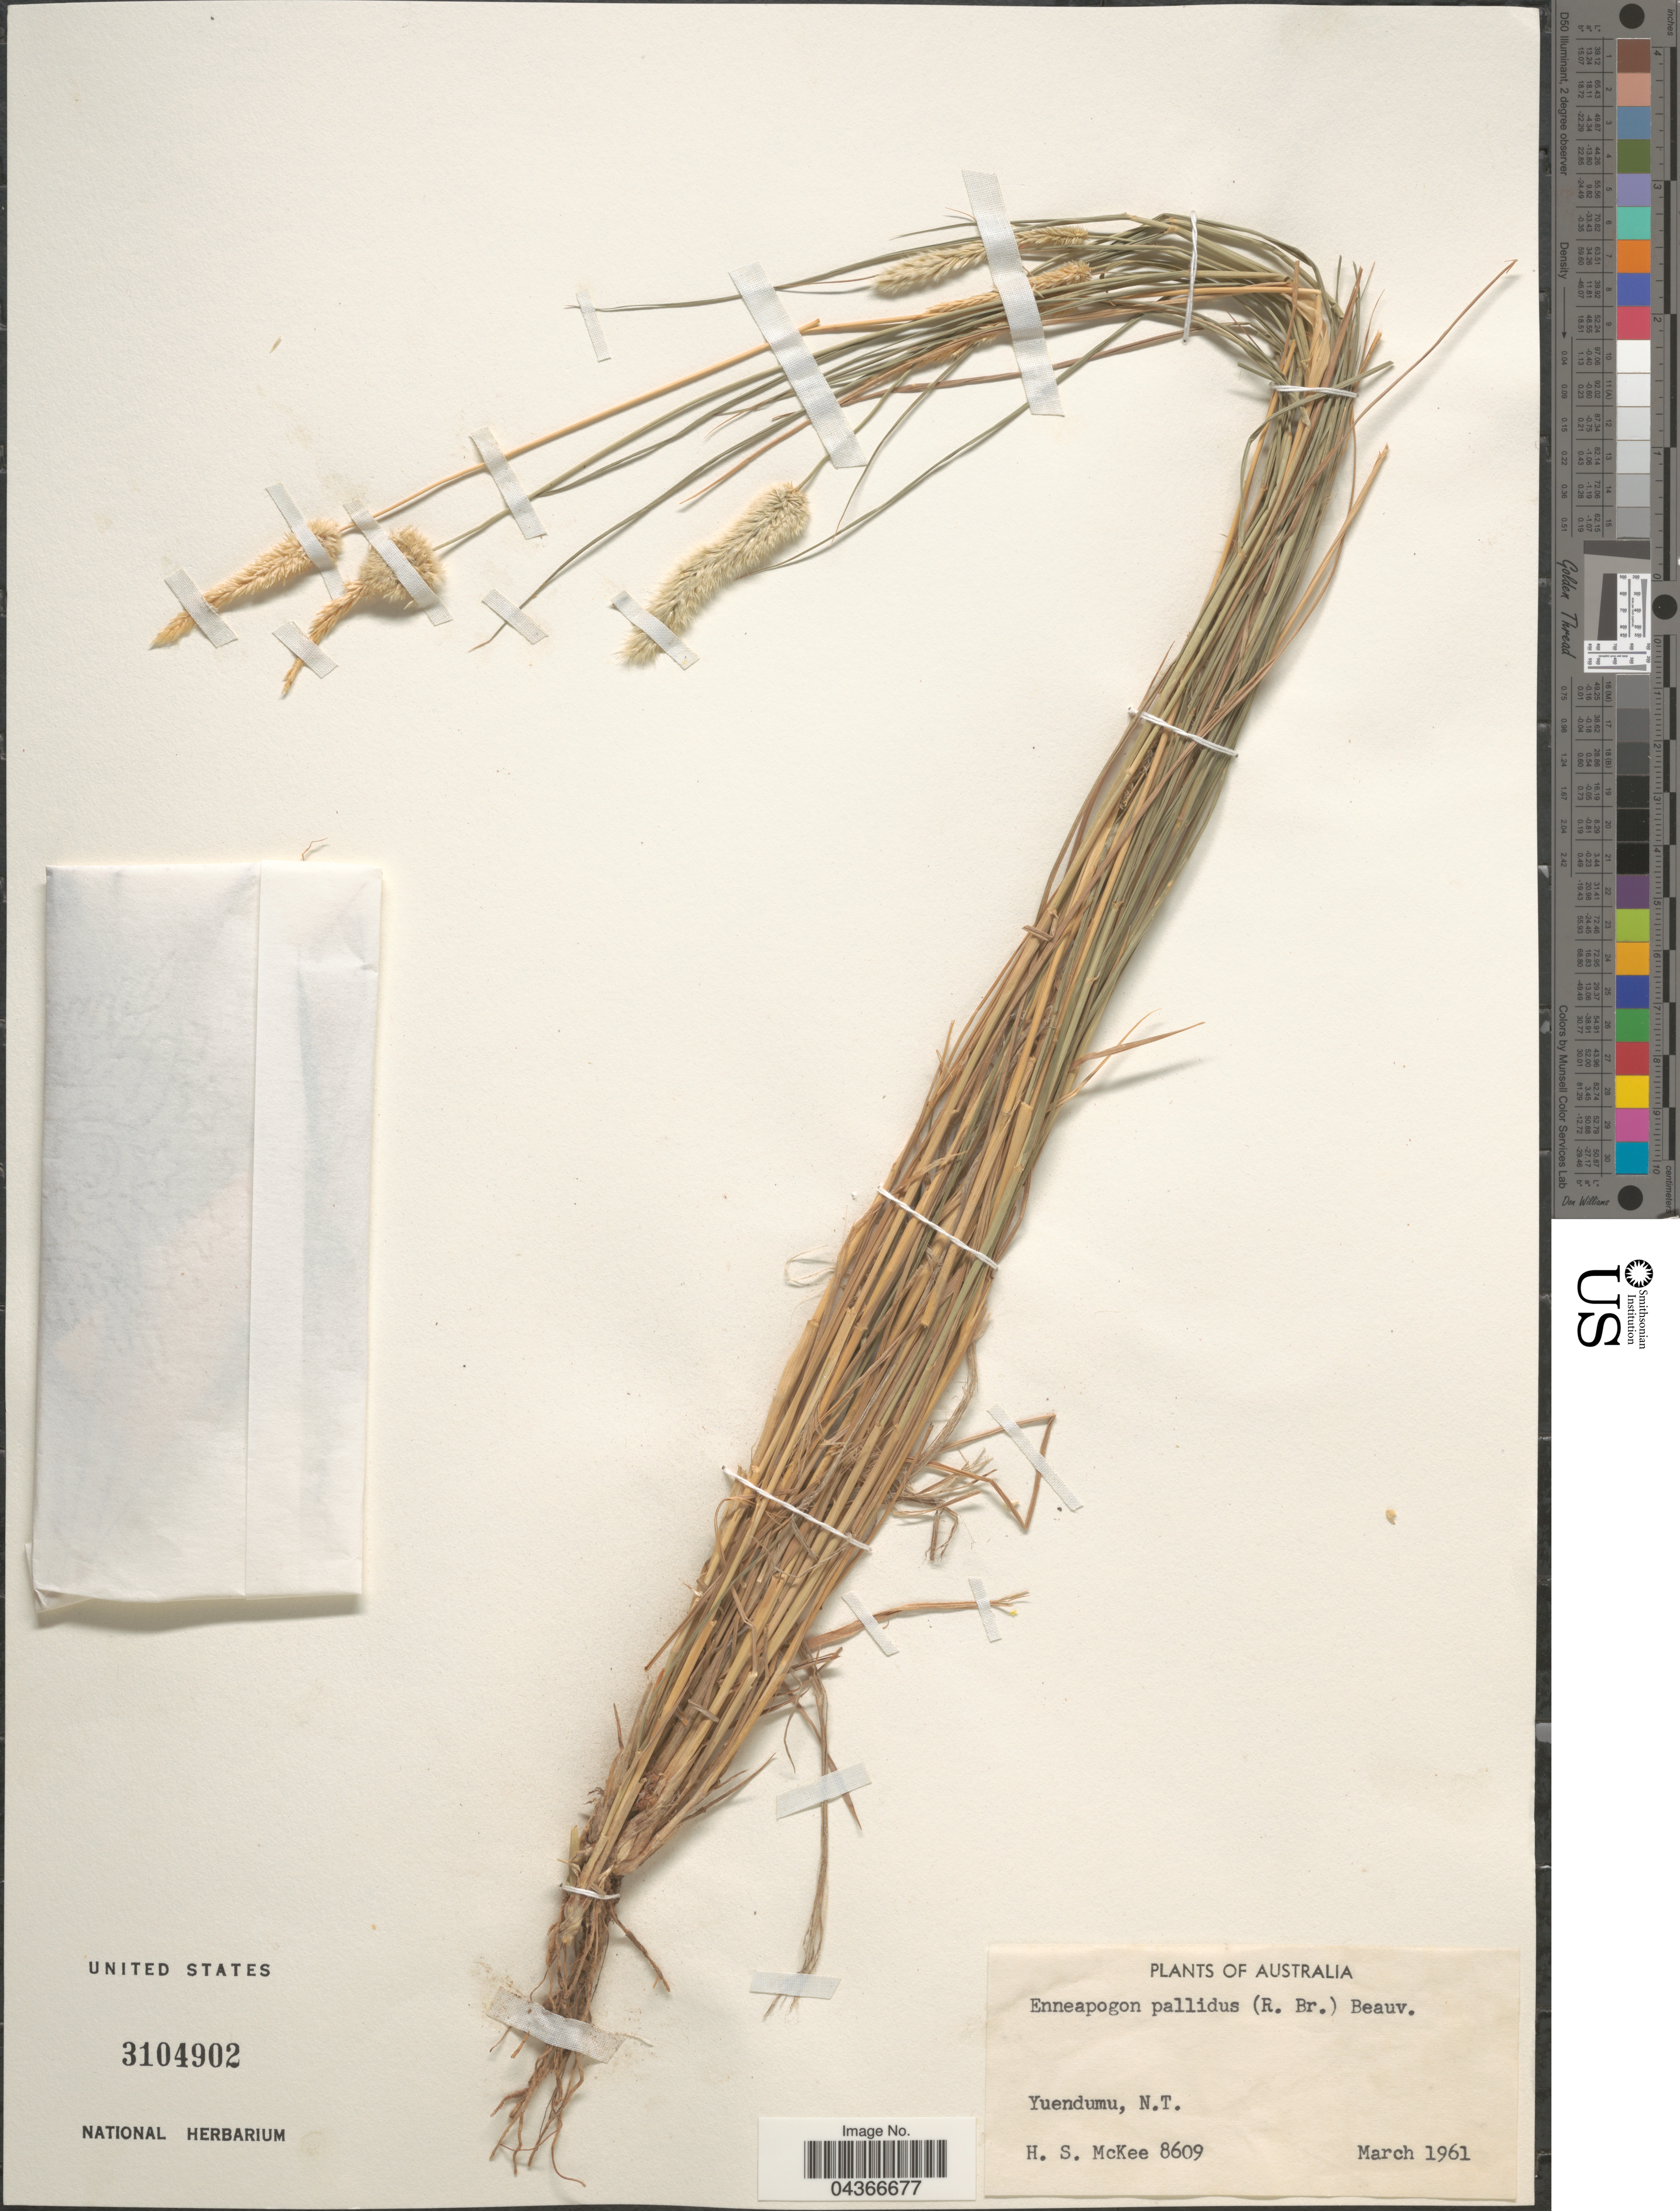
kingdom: Plantae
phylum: Tracheophyta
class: Liliopsida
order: Poales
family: Poaceae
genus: Enneapogon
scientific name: Enneapogon pallidus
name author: (R. Br.) P. Beauv.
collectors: H. S. McKee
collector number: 8609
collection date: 1961-03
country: Australia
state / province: Northern Territory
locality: Yuendumu.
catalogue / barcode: US 3104902